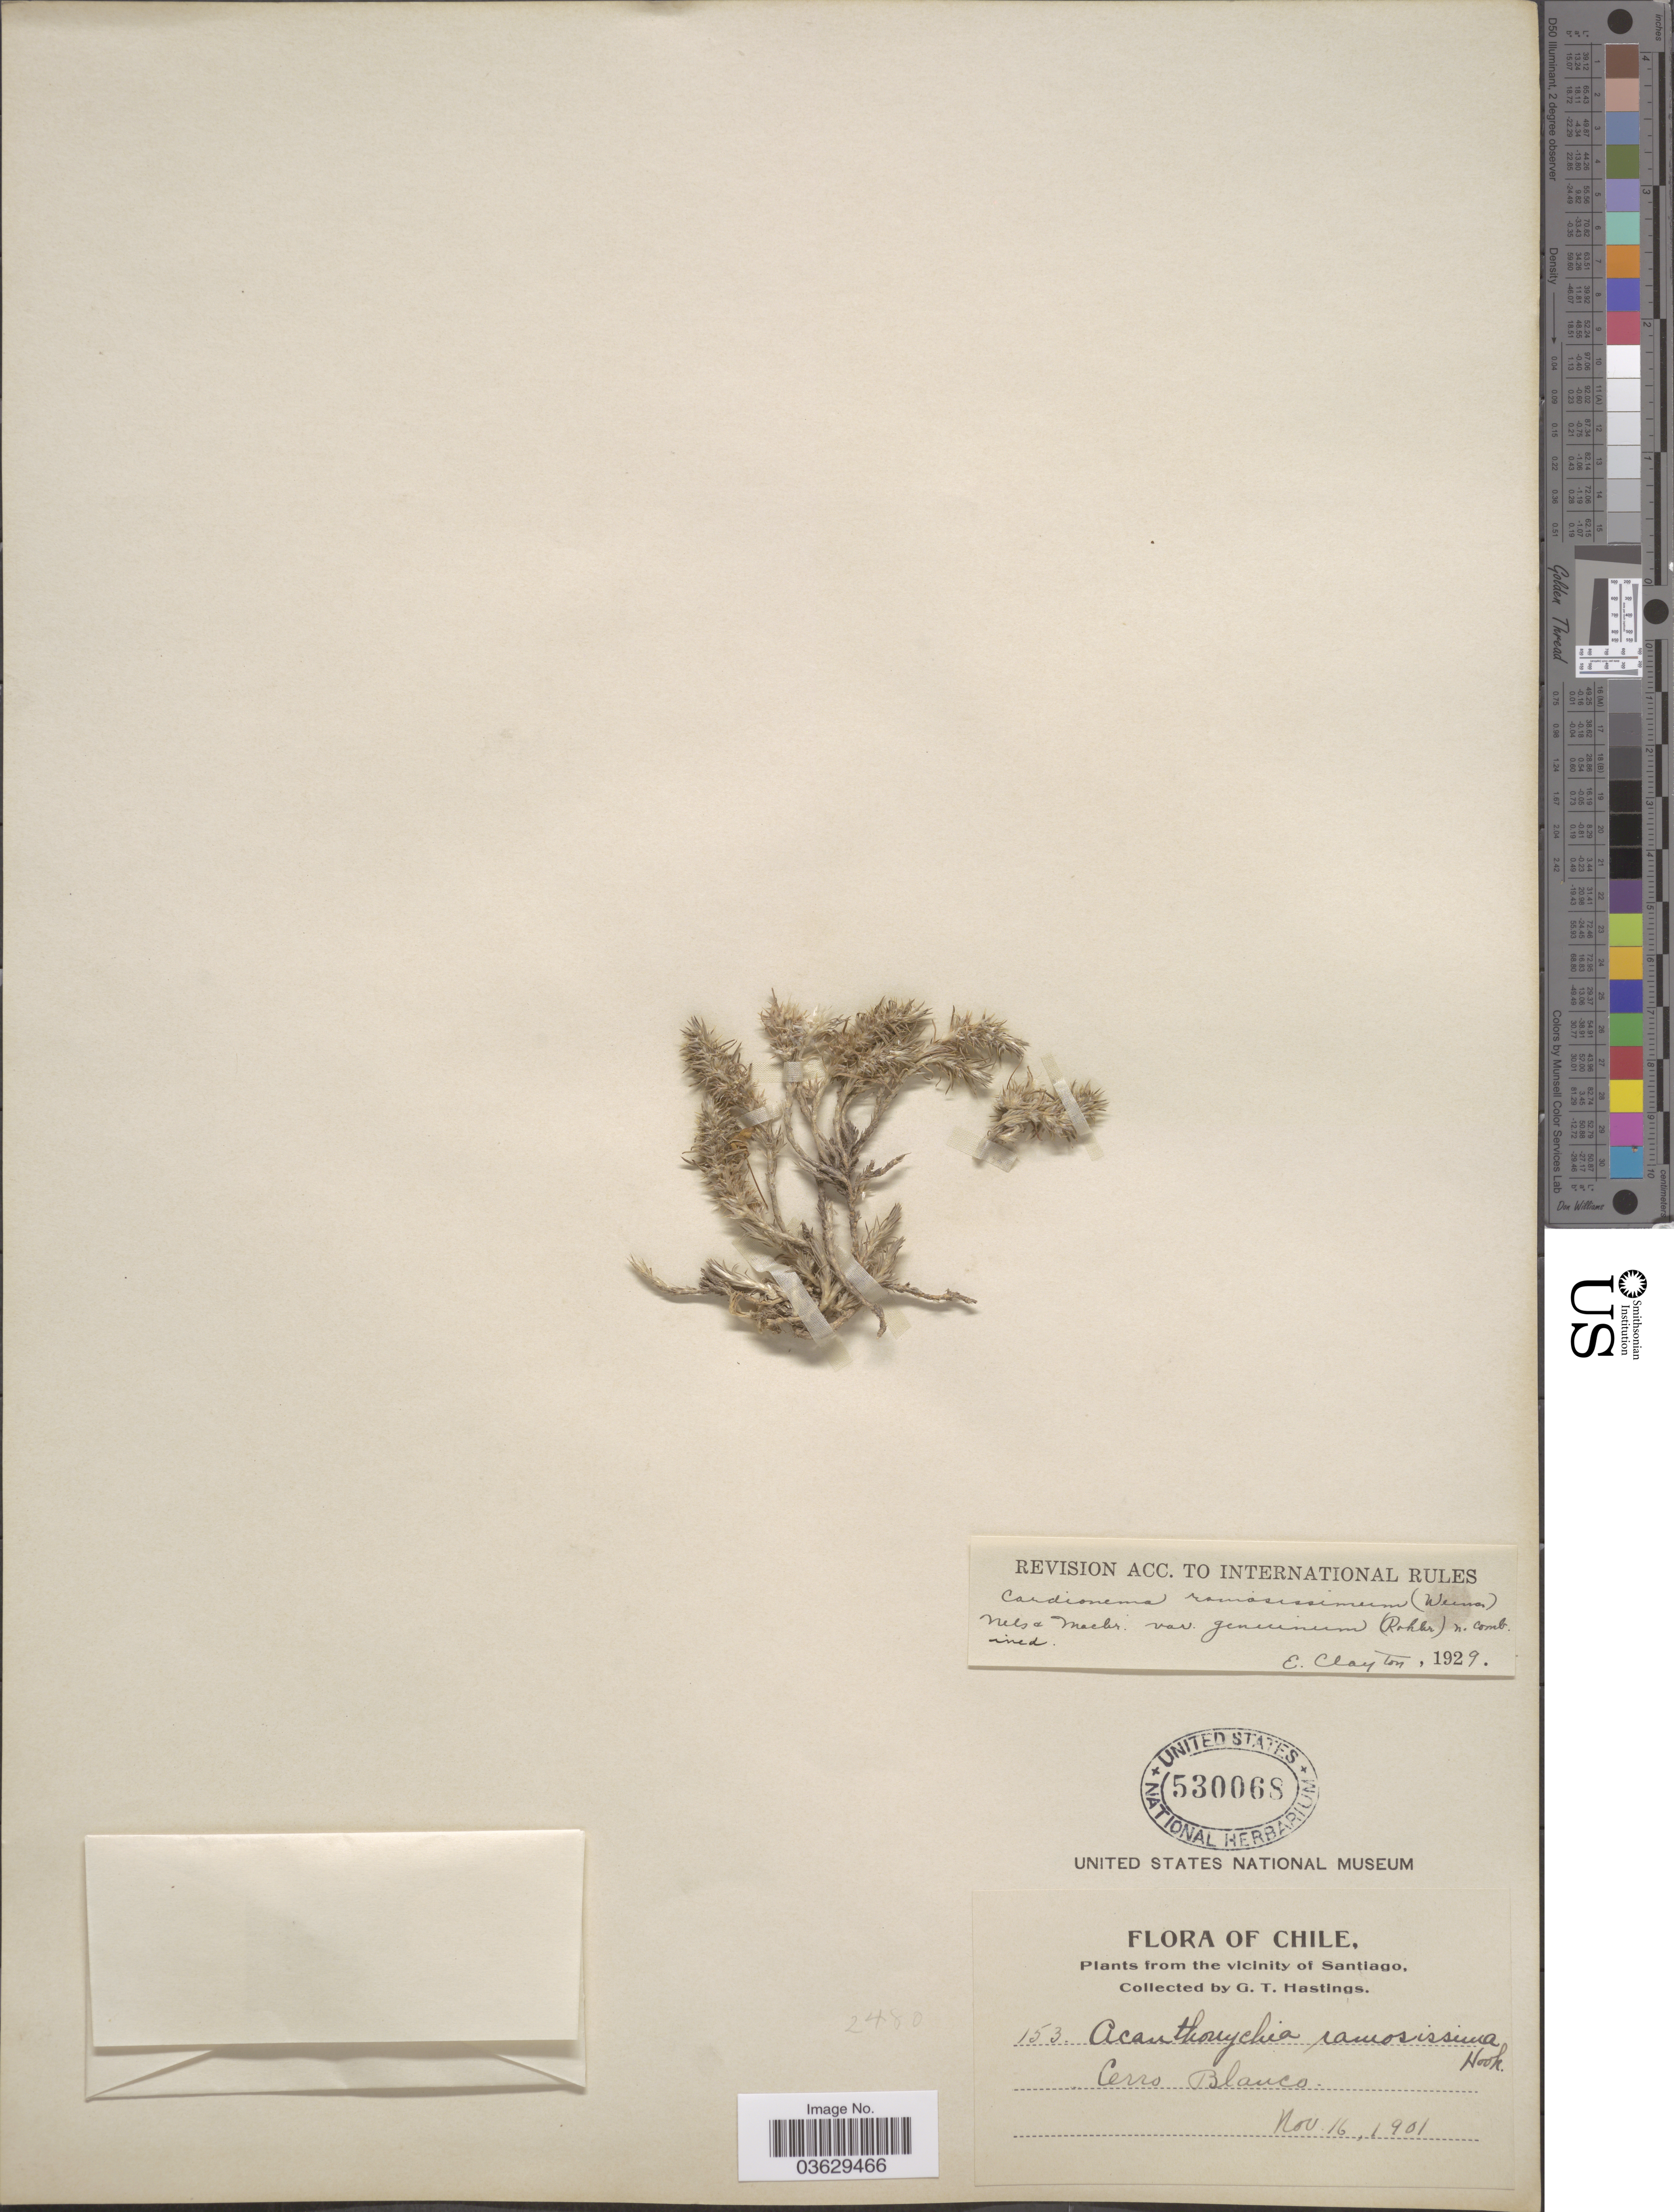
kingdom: Plantae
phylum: Tracheophyta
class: Magnoliopsida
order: Caryophyllales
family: Caryophyllaceae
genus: Cardionema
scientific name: Cardionema ramosissimum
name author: (Weinm.) A. Nelson & J.F. Macbr.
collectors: G. Hastings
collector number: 153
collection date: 1901-11-16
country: Chile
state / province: Región Metropolitana (RM)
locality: The Vicinity of Santiago. Cerro Blanco.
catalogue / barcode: US 530068